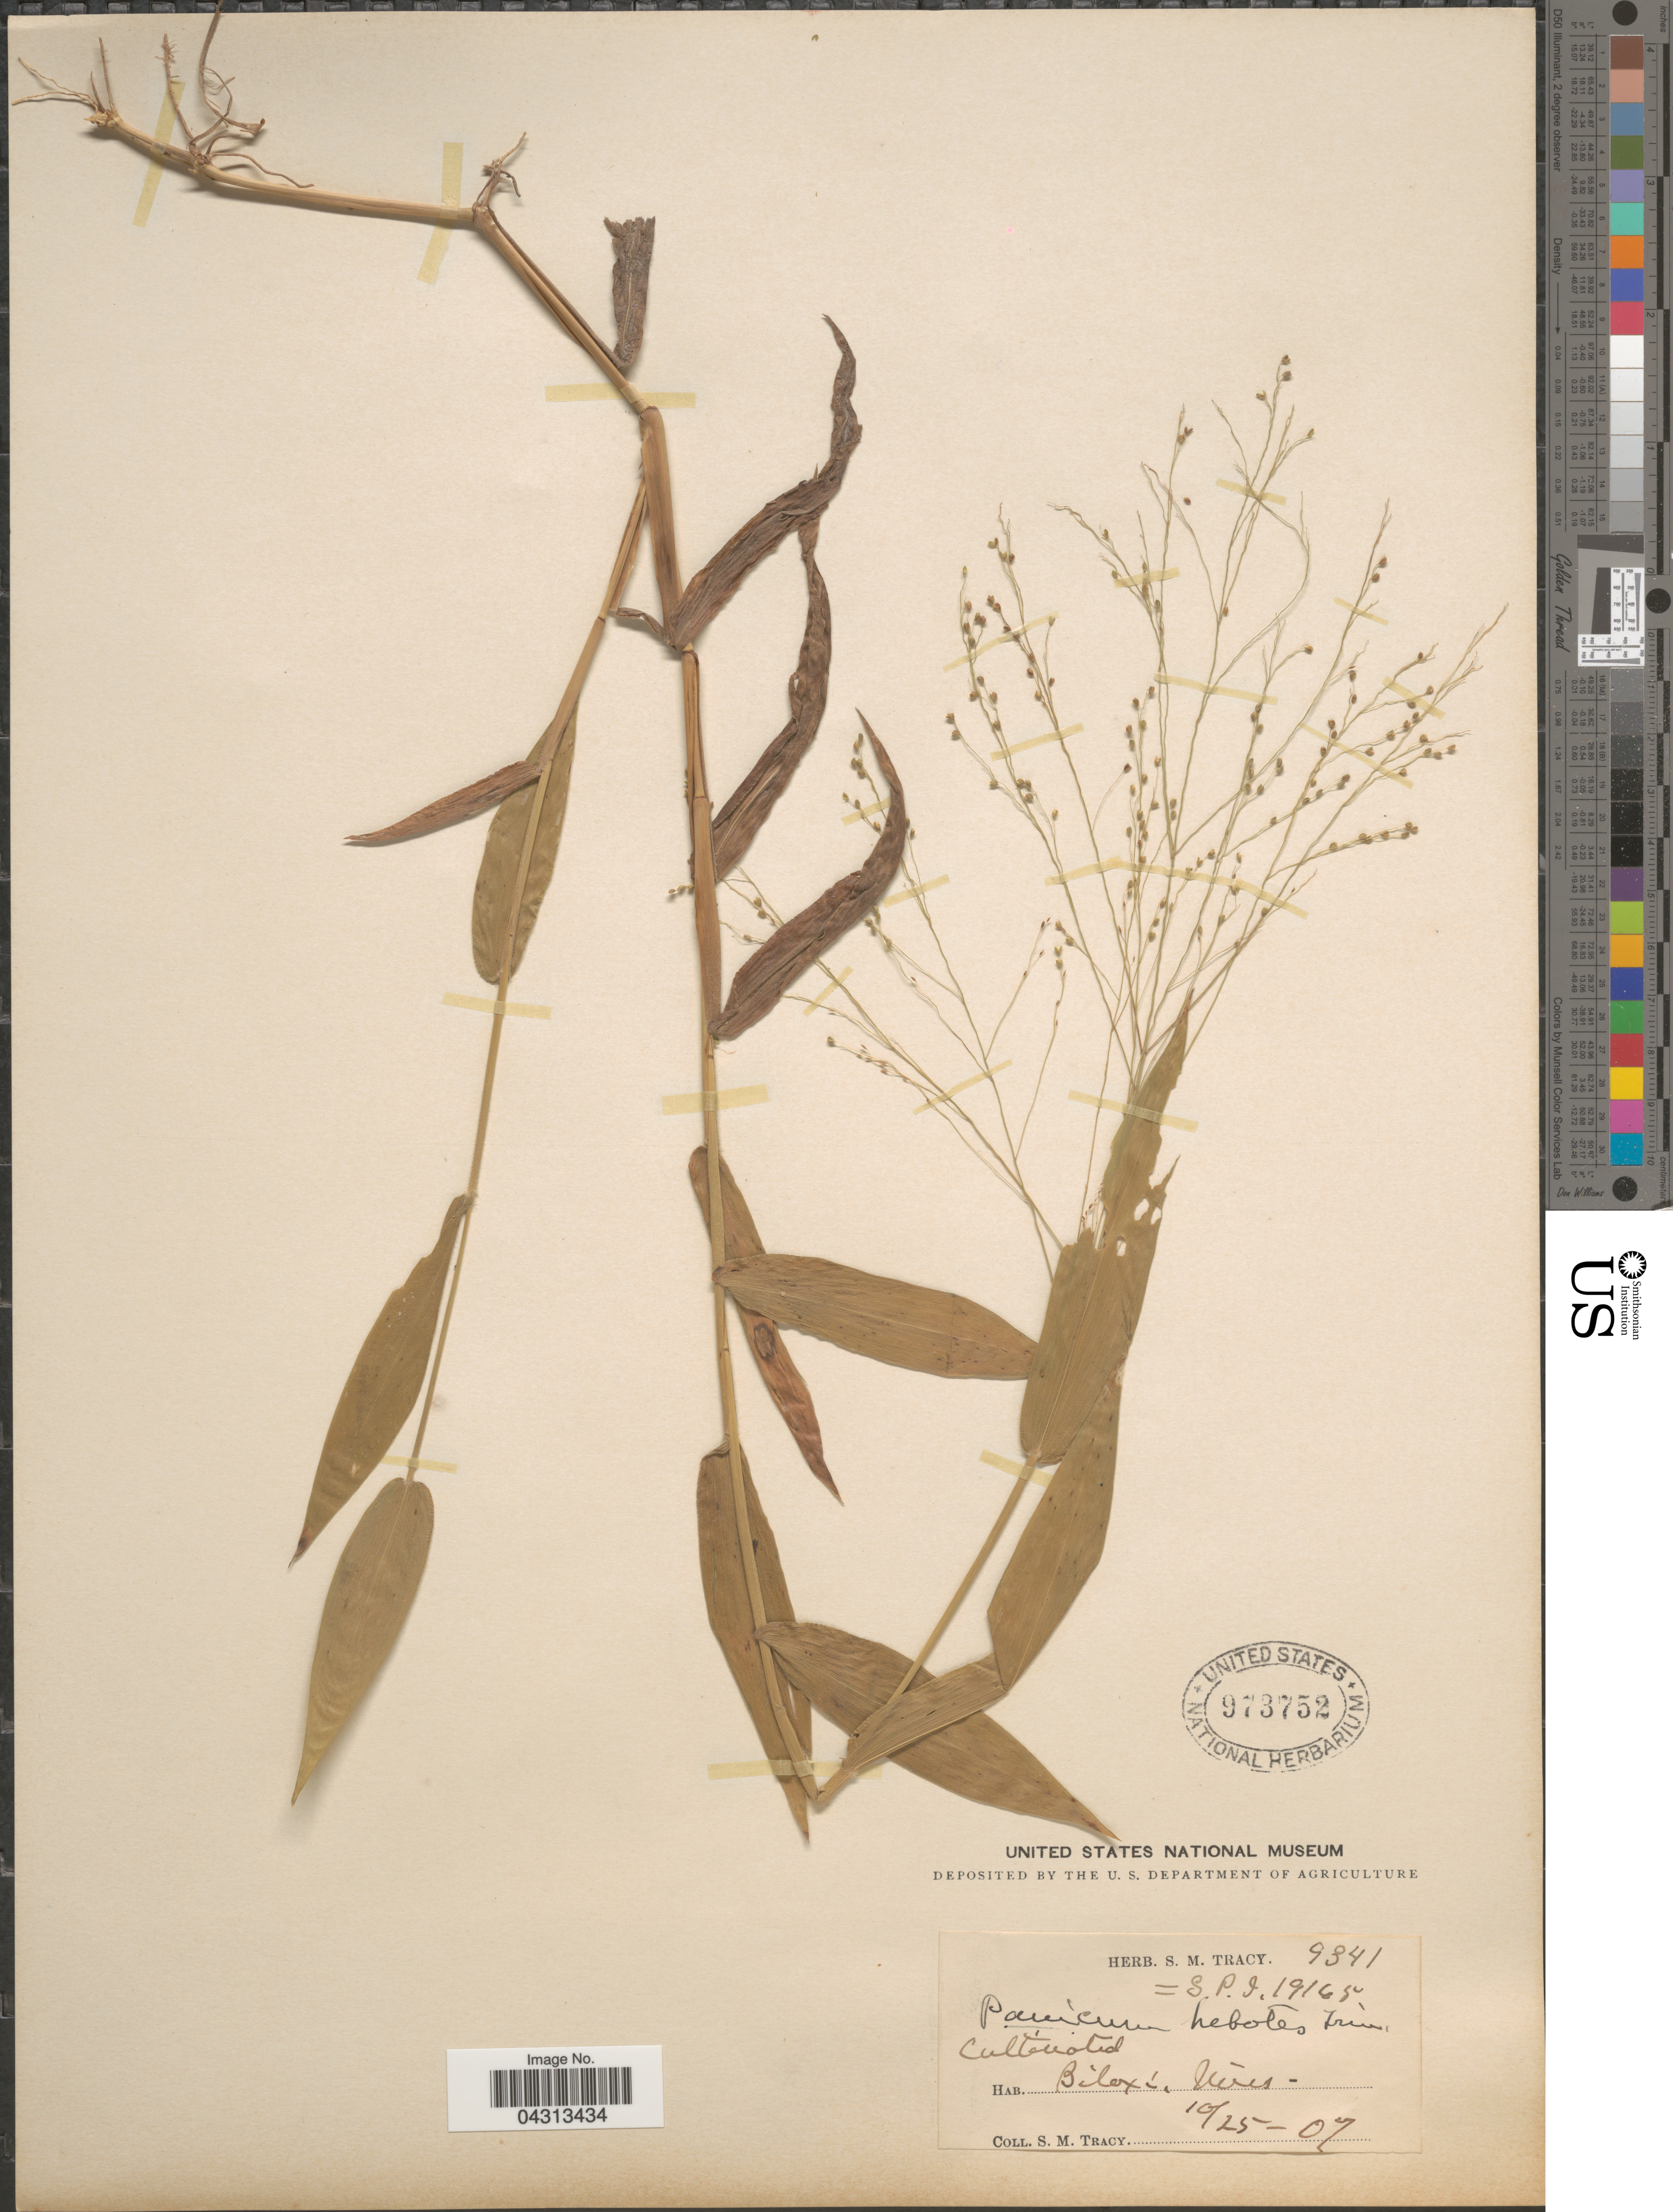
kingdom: Plantae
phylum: Tracheophyta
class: Liliopsida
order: Poales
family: Poaceae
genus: Dichanthelium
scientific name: Dichanthelium hebotes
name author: (Trin.) Zuloaga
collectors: S. M. Tracy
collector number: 9341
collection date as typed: Transcribed d/m/y: 25/10/7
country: United States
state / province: Mississippi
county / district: Harrison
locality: Biloxi.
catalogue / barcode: US 973752